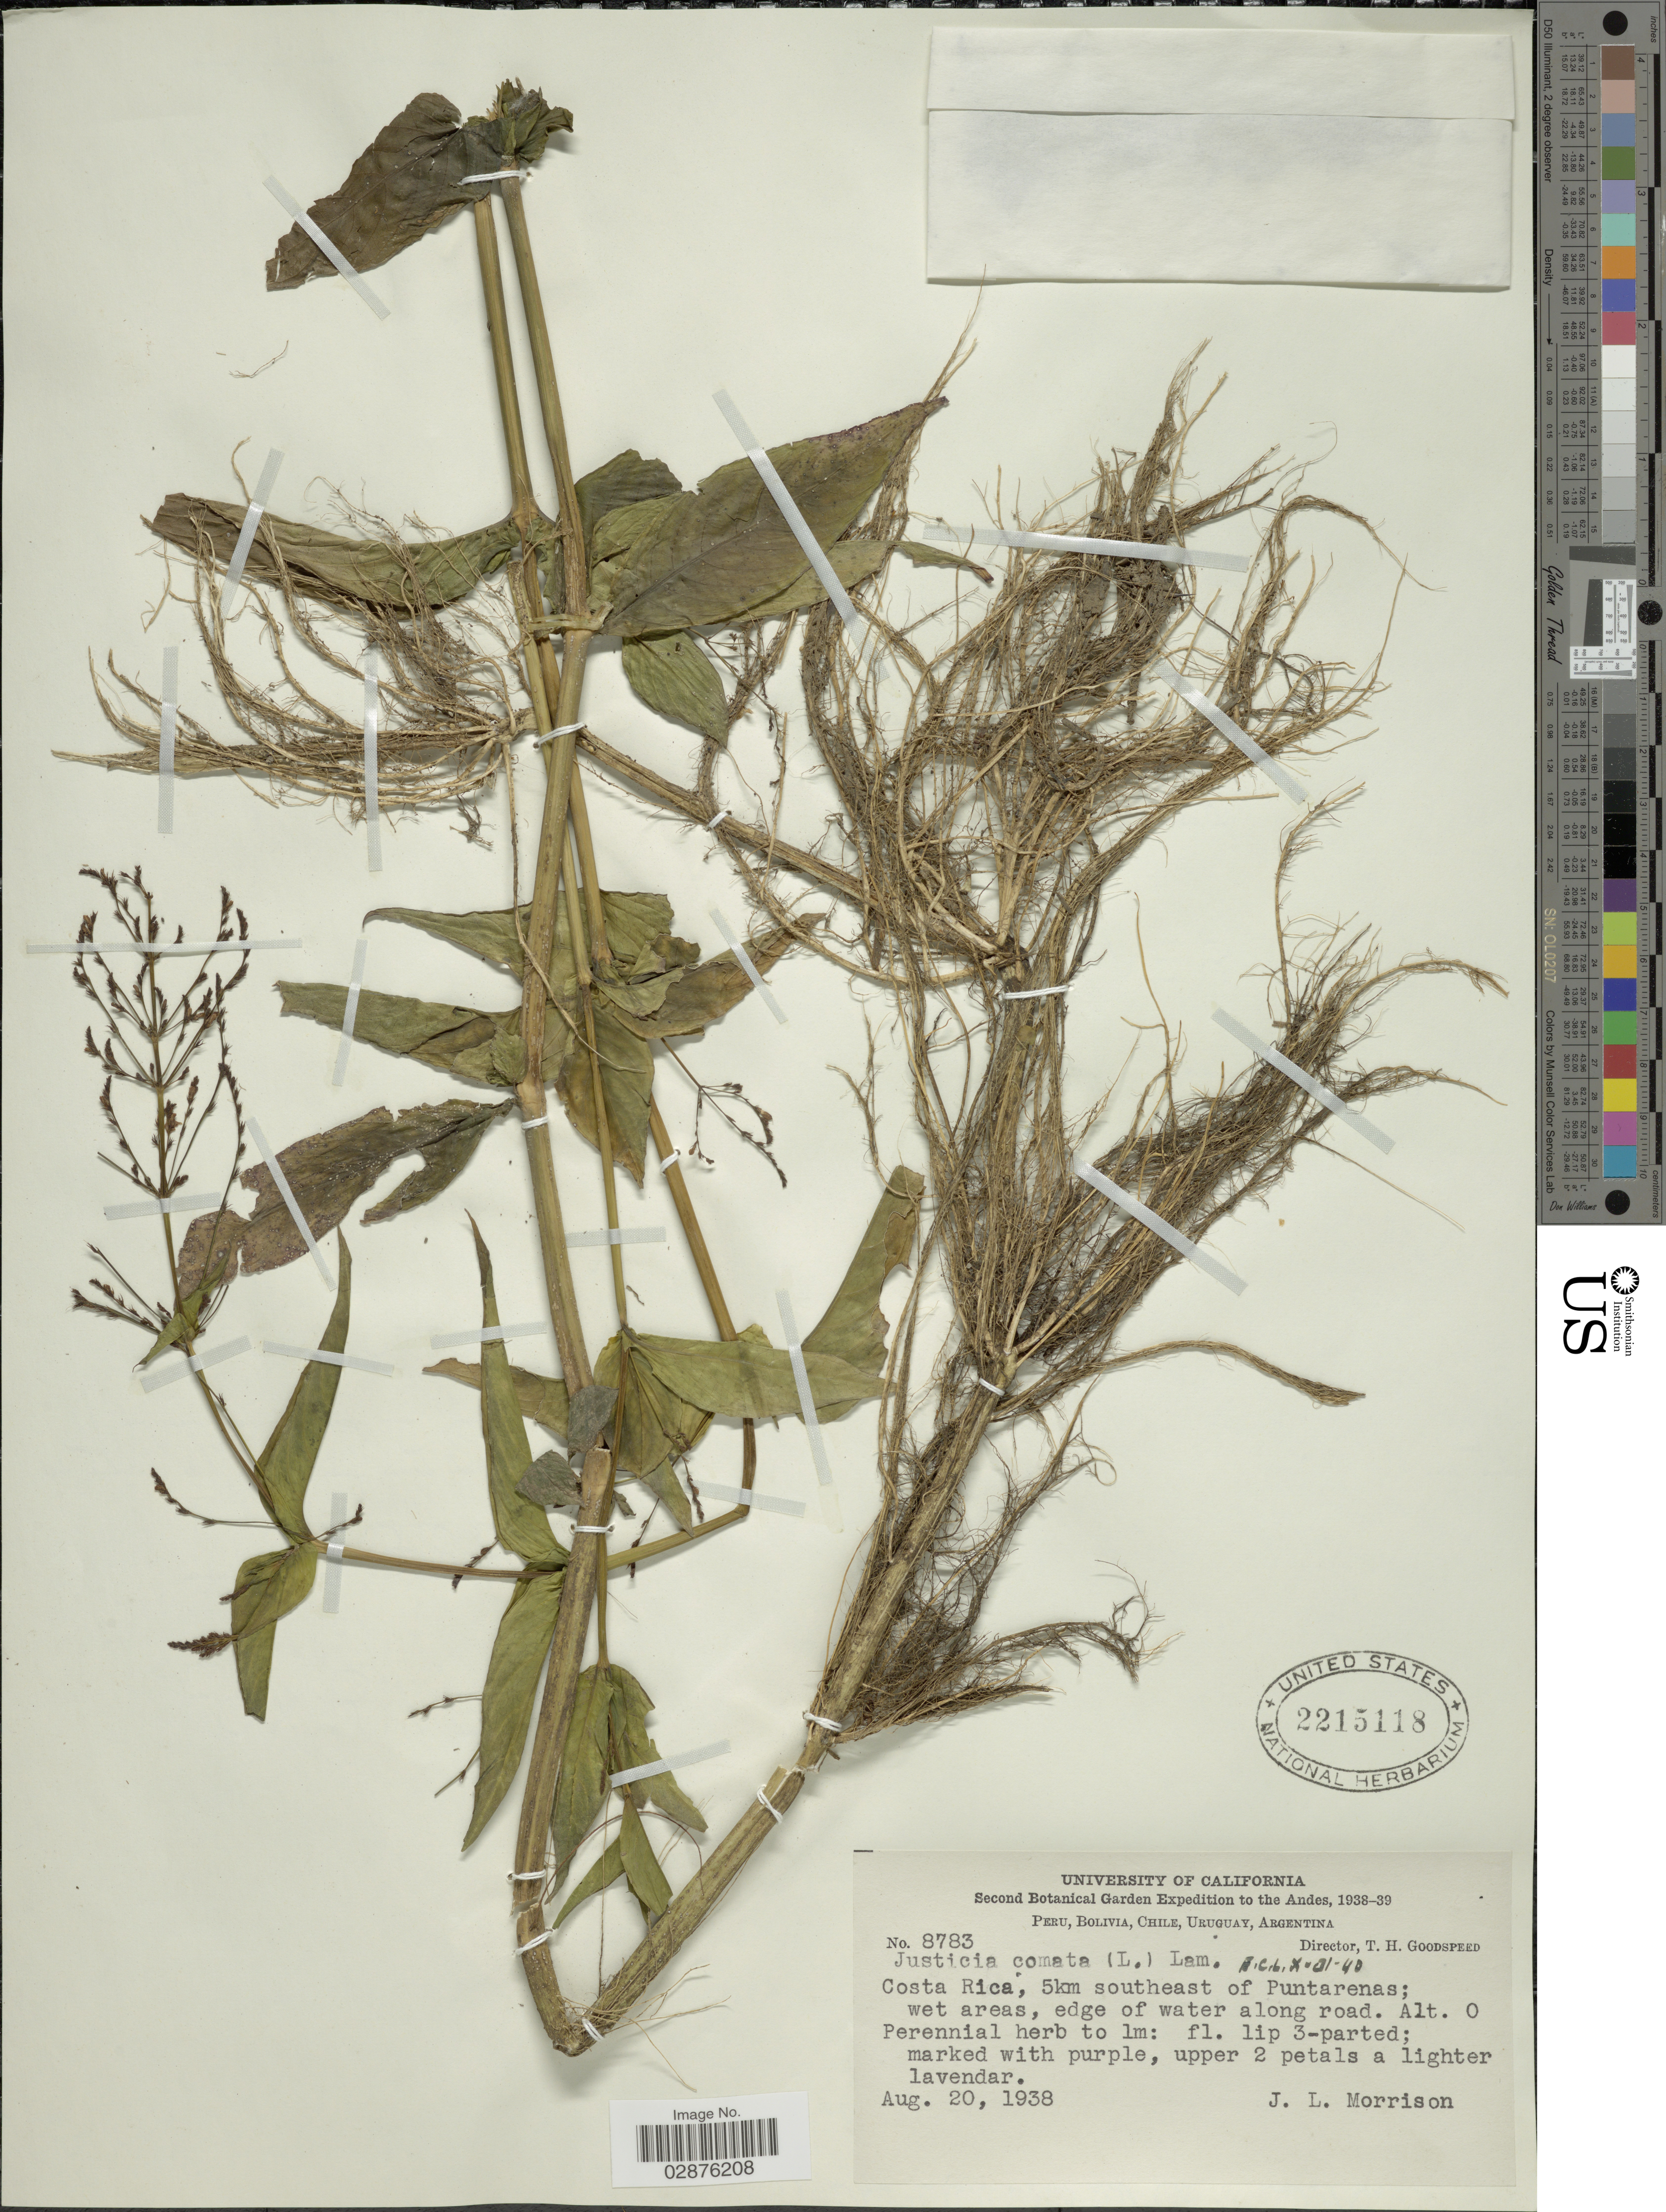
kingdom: Plantae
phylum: Tracheophyta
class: Magnoliopsida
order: Lamiales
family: Acanthaceae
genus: Justicia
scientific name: Justicia comata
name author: (L.) Lam.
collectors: J. Morrison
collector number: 8783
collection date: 1938-08-20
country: Costa Rica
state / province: Puntarenas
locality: The Andes, 5km southeast of Puntarenas.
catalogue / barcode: US 2215118